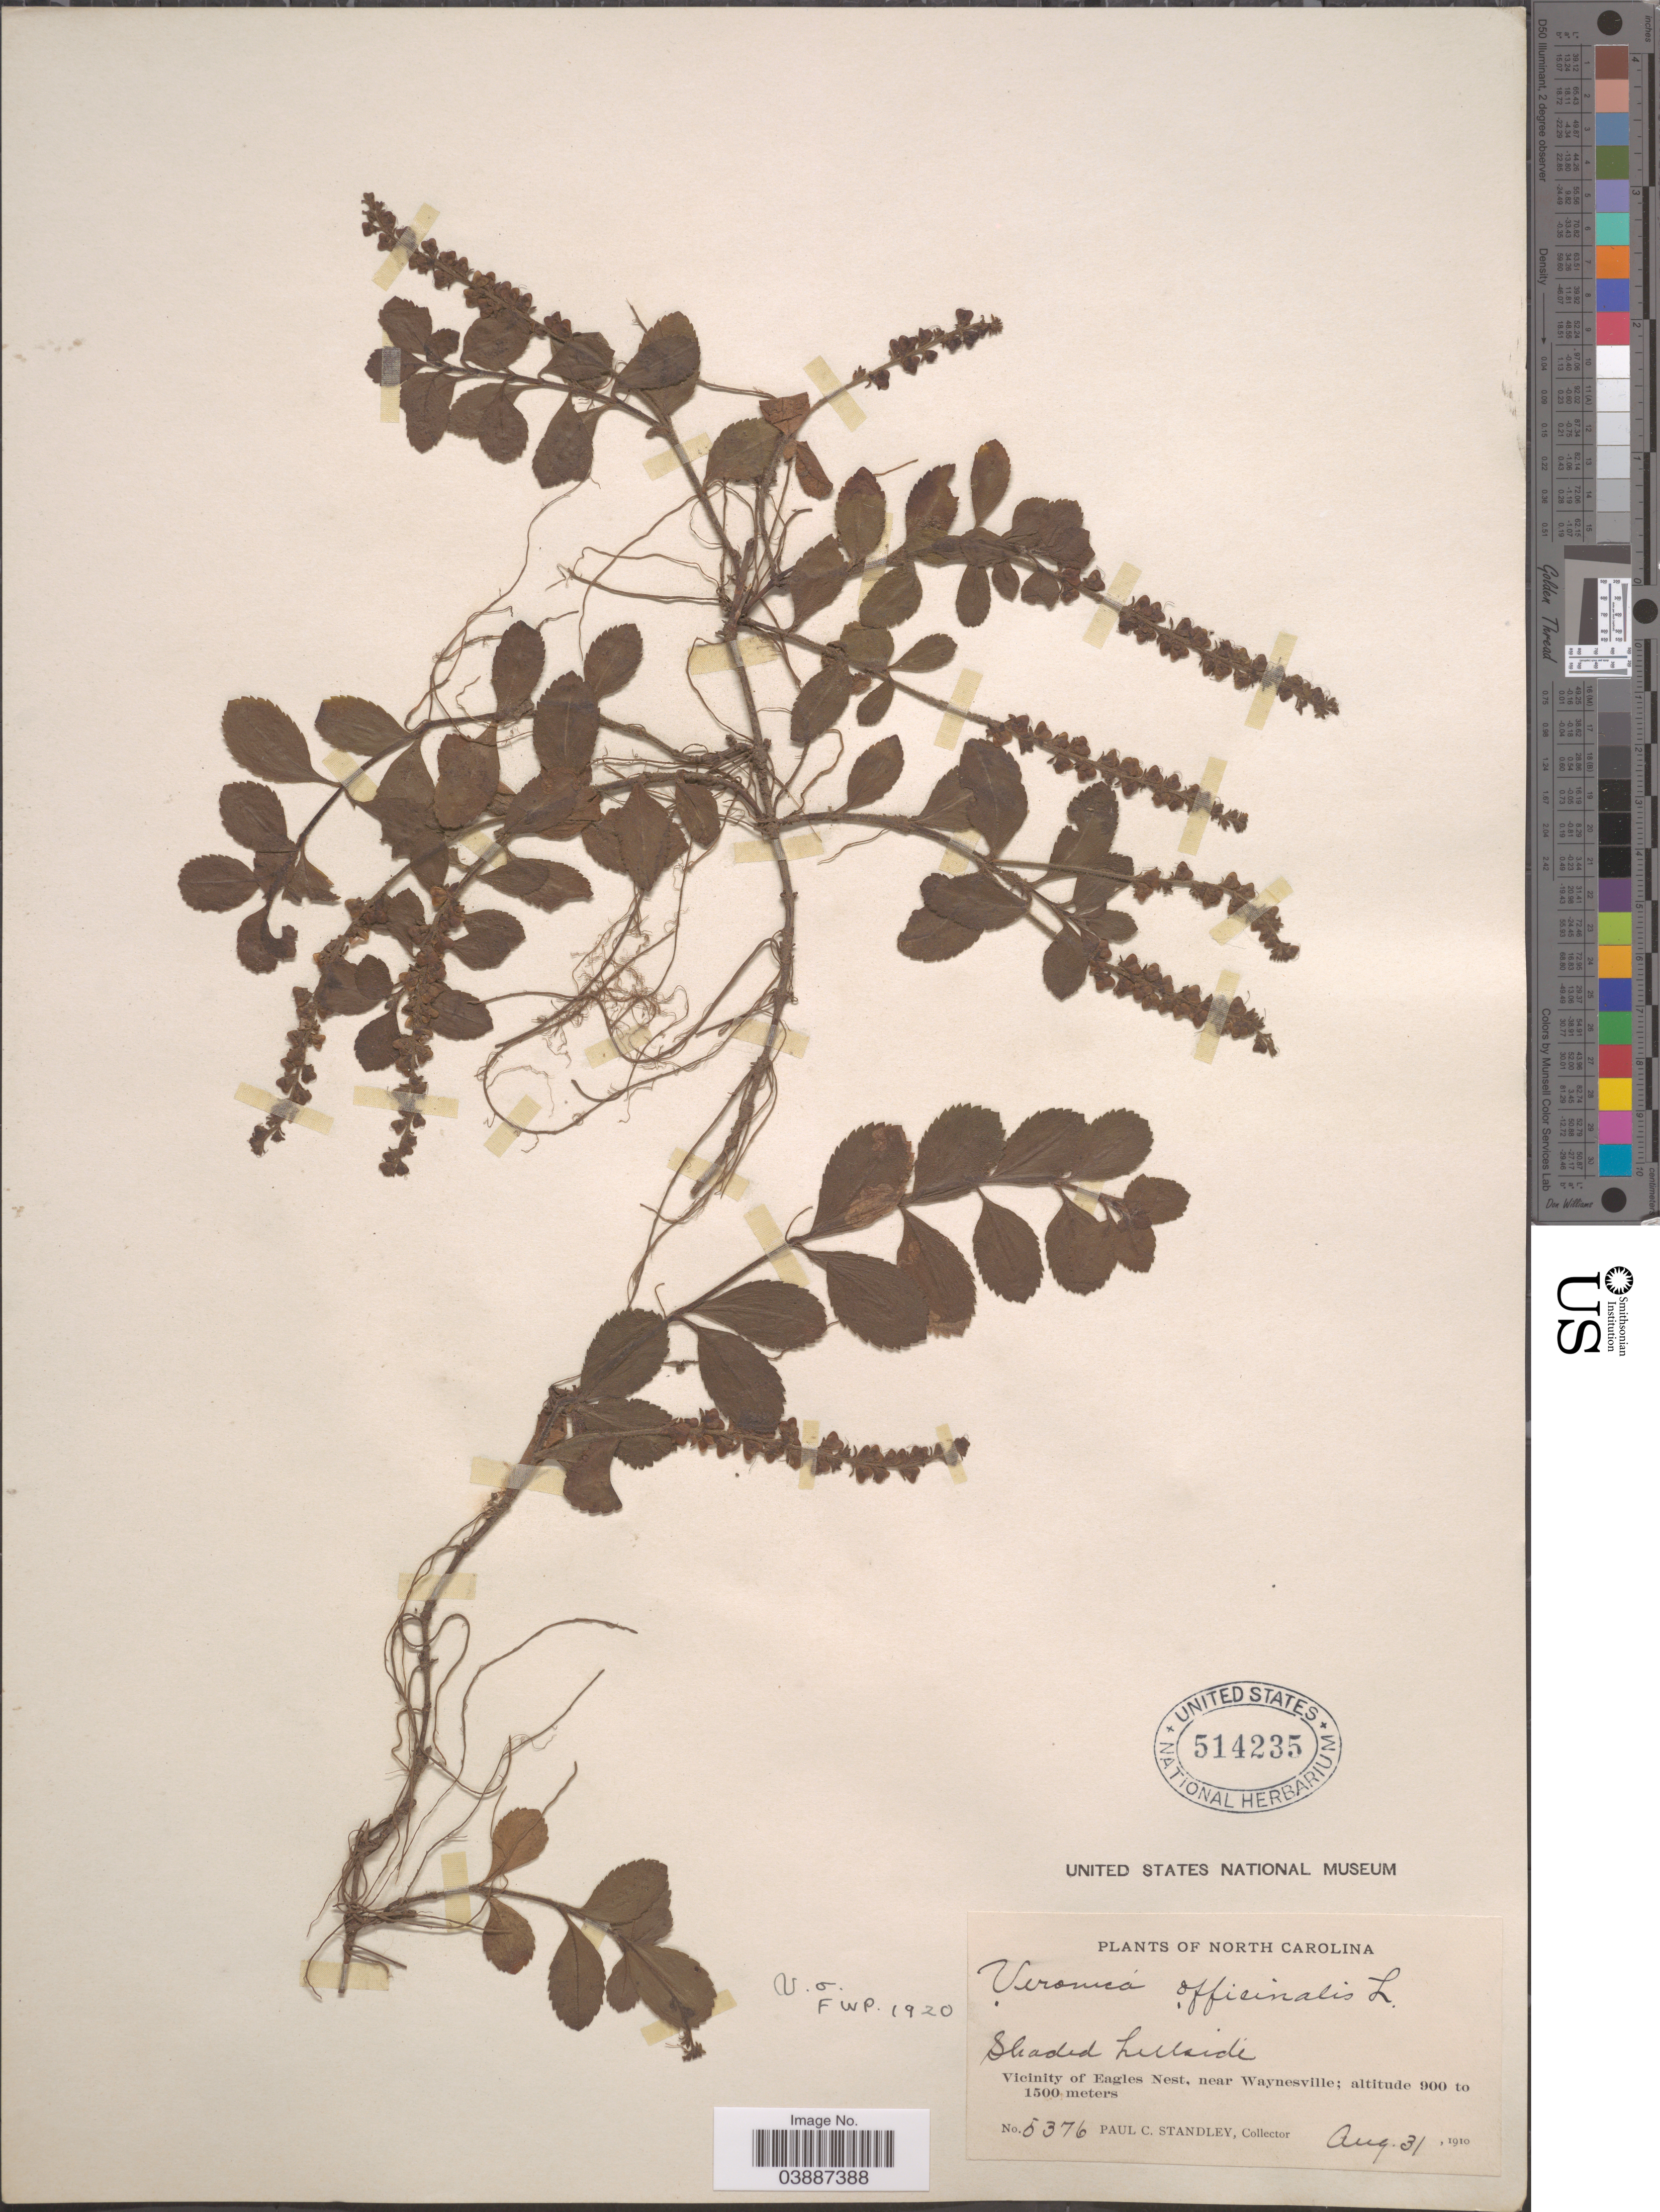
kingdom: Plantae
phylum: Tracheophyta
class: Magnoliopsida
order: Lamiales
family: Plantaginaceae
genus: Veronica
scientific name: Veronica officinalis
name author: L.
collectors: P. C. Standley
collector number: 5376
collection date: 1910-08-31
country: United States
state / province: North Carolina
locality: Vicinity of Eagles Nest, near Waynesville.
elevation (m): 900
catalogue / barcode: US 514235